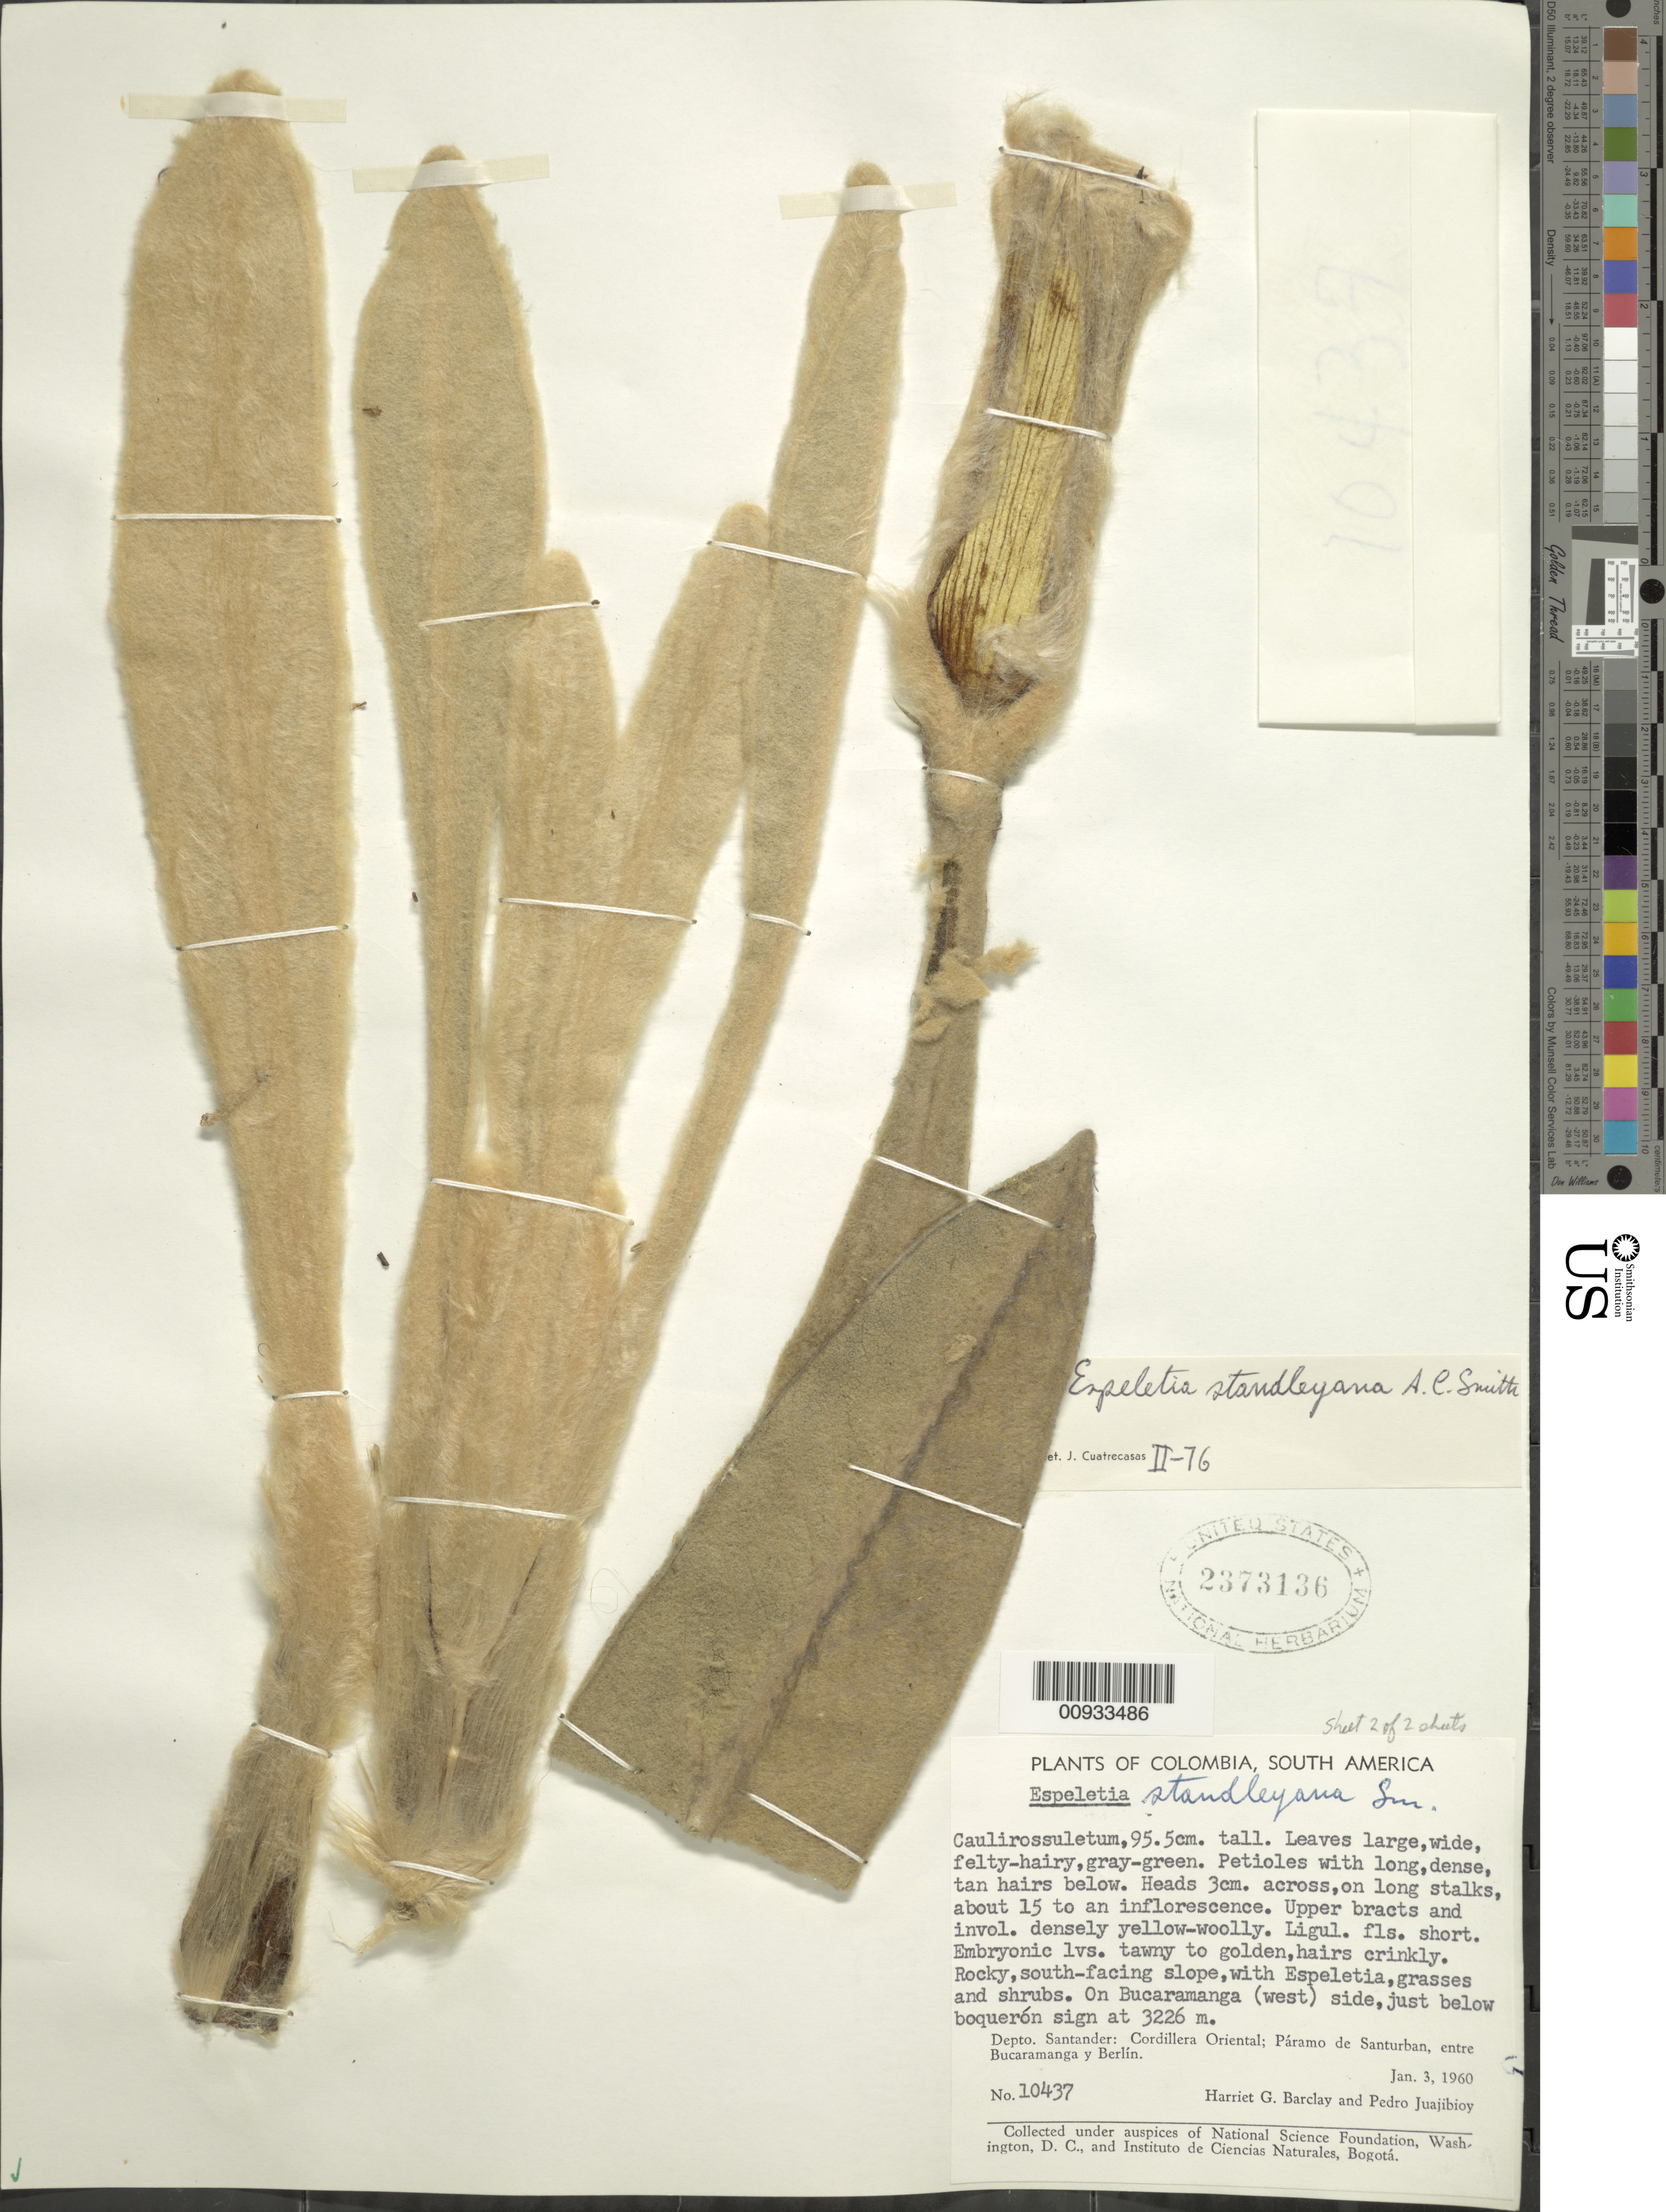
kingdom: Plantae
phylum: Tracheophyta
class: Magnoliopsida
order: Asterales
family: Asteraceae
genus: Espeletia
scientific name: Espeletia standleyana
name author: A.C. Sm.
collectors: H. G. Barclay & P. Juajibioy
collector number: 10437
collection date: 1960-01-03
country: Colombia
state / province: Santander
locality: Páramo de Santurbán. Entre Bucarmanga y Berlín. On Bucaramanga side (W), just below boquerón.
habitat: Rocky, S-facing slope, with Espeletia, grasses and shrubs.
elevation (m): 3226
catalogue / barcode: US 2373136